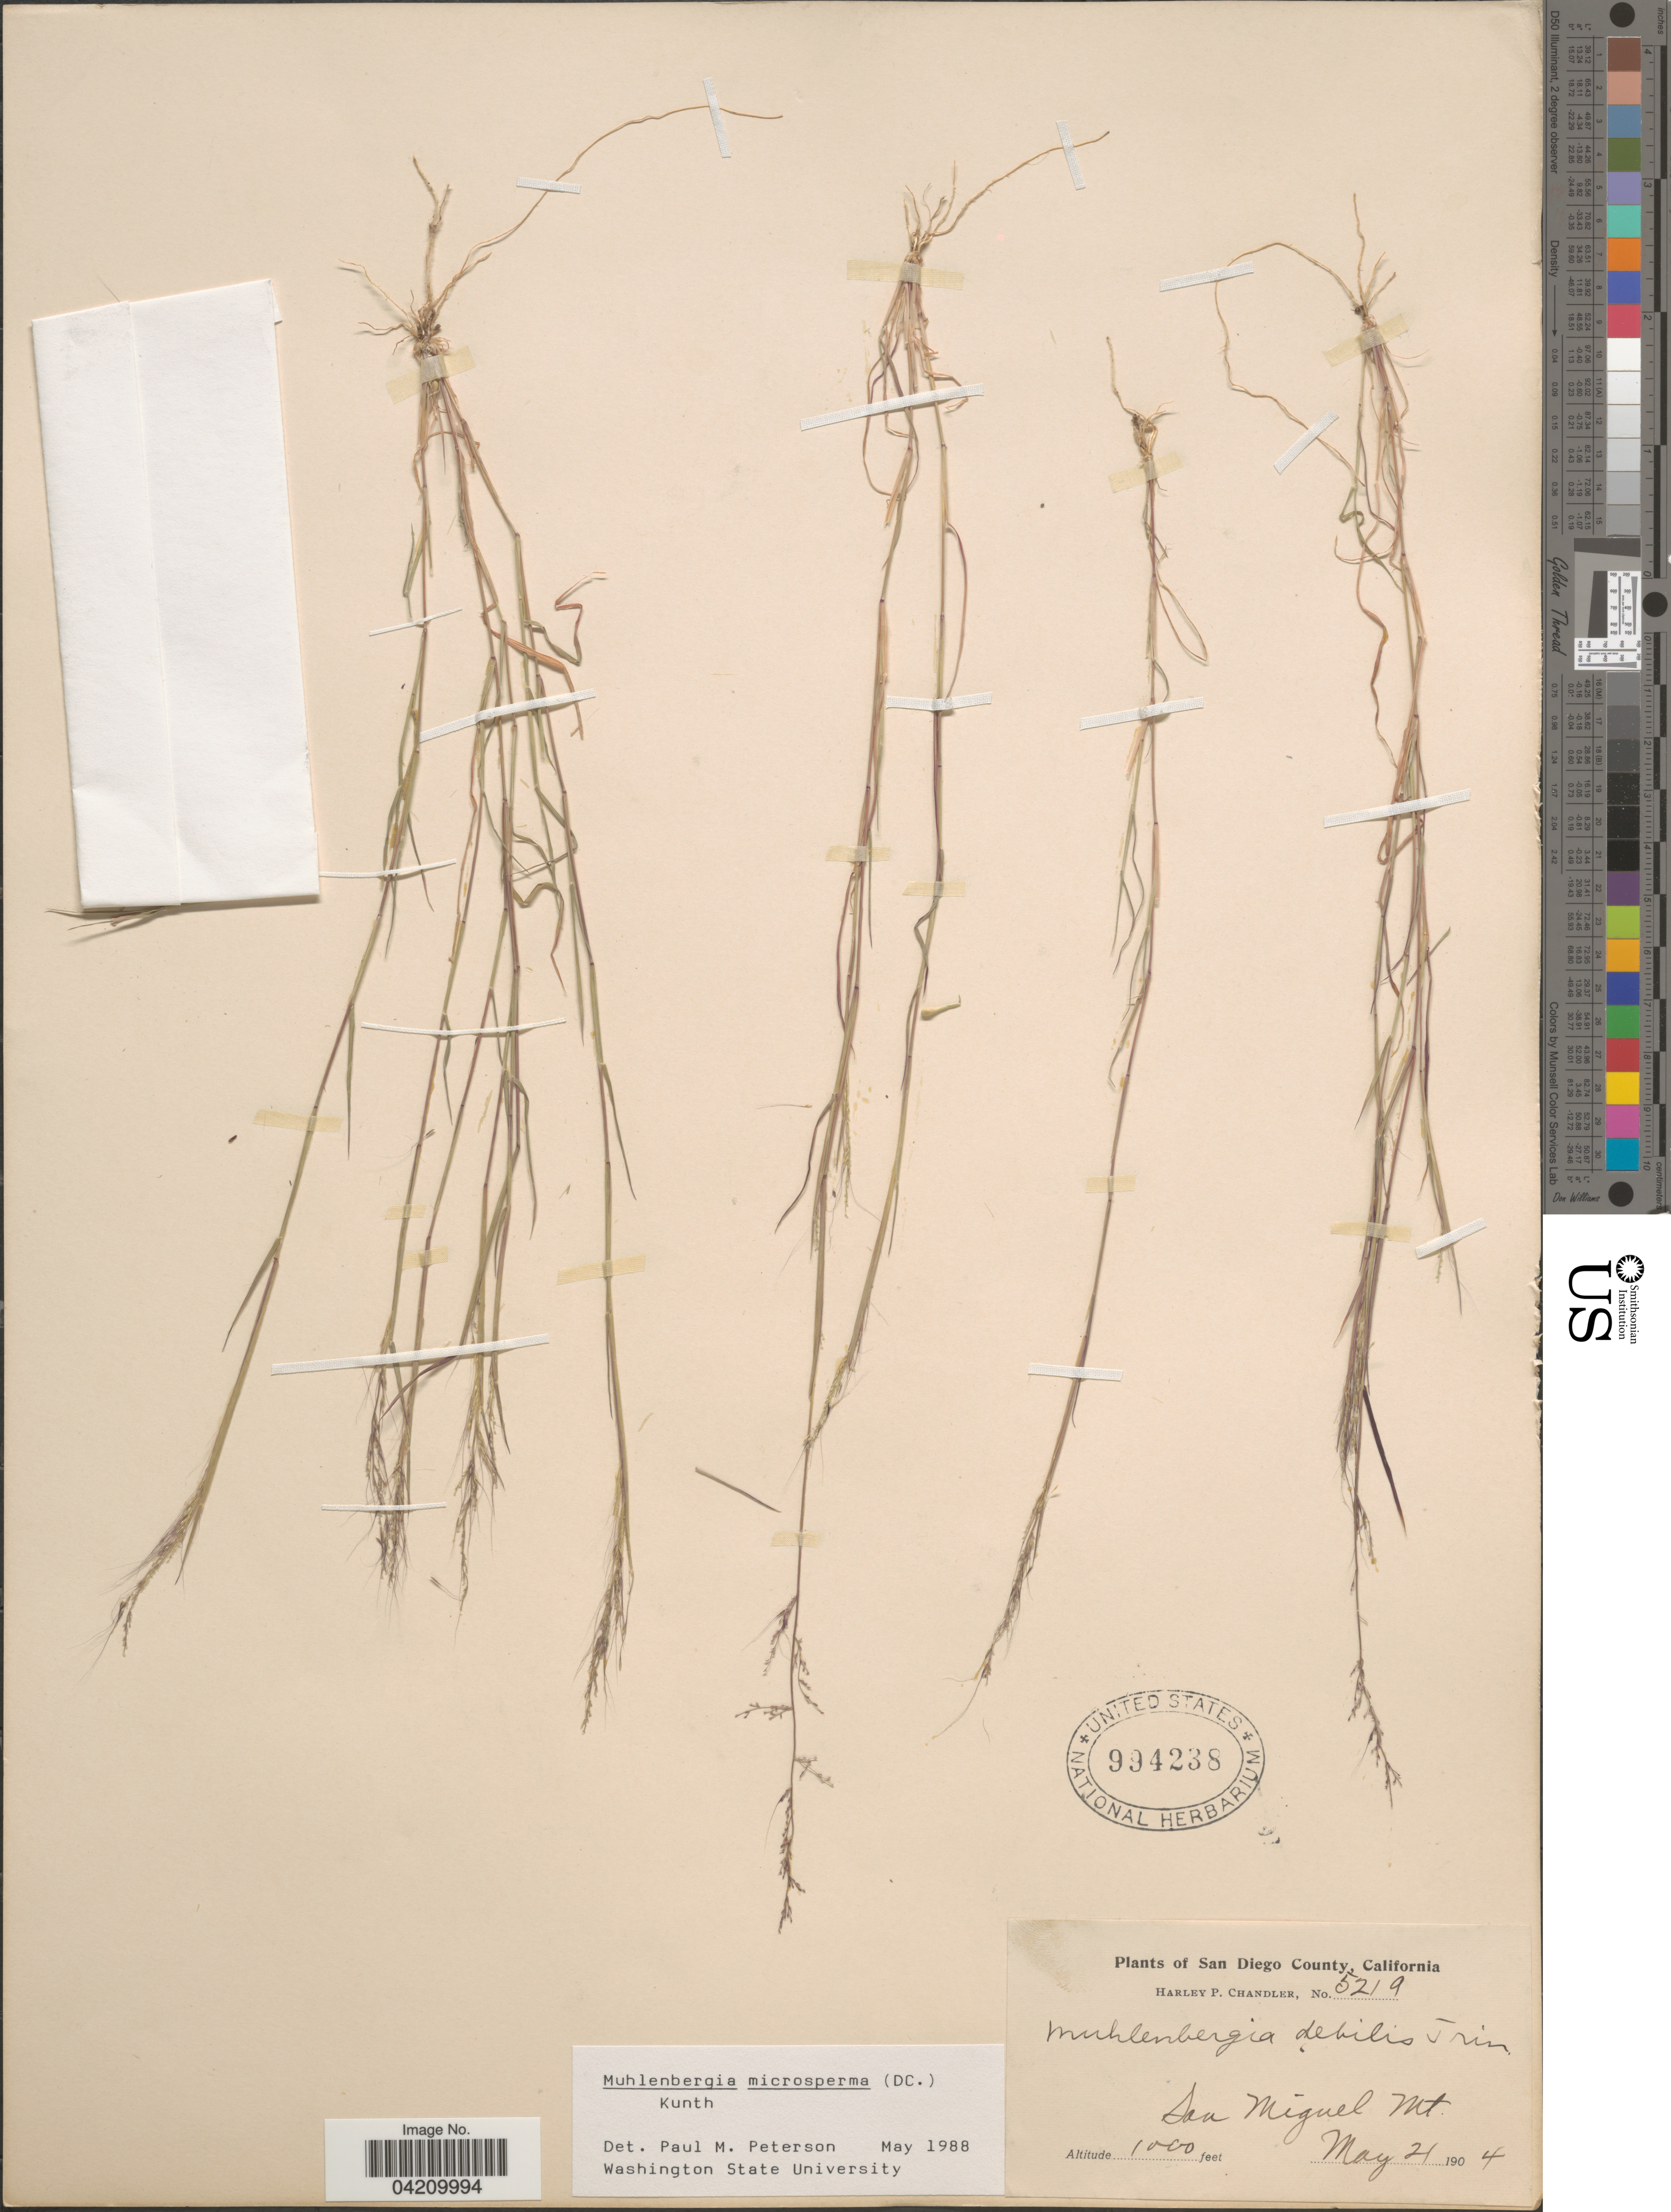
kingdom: Plantae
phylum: Tracheophyta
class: Liliopsida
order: Poales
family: Poaceae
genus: Muhlenbergia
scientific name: Muhlenbergia microsperma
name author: (DC.) Kunth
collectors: H. Chandler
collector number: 5219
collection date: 1904-05-21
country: United States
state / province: California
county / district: San Diego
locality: San Diego County. San Miguel Mt.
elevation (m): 305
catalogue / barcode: US 994238